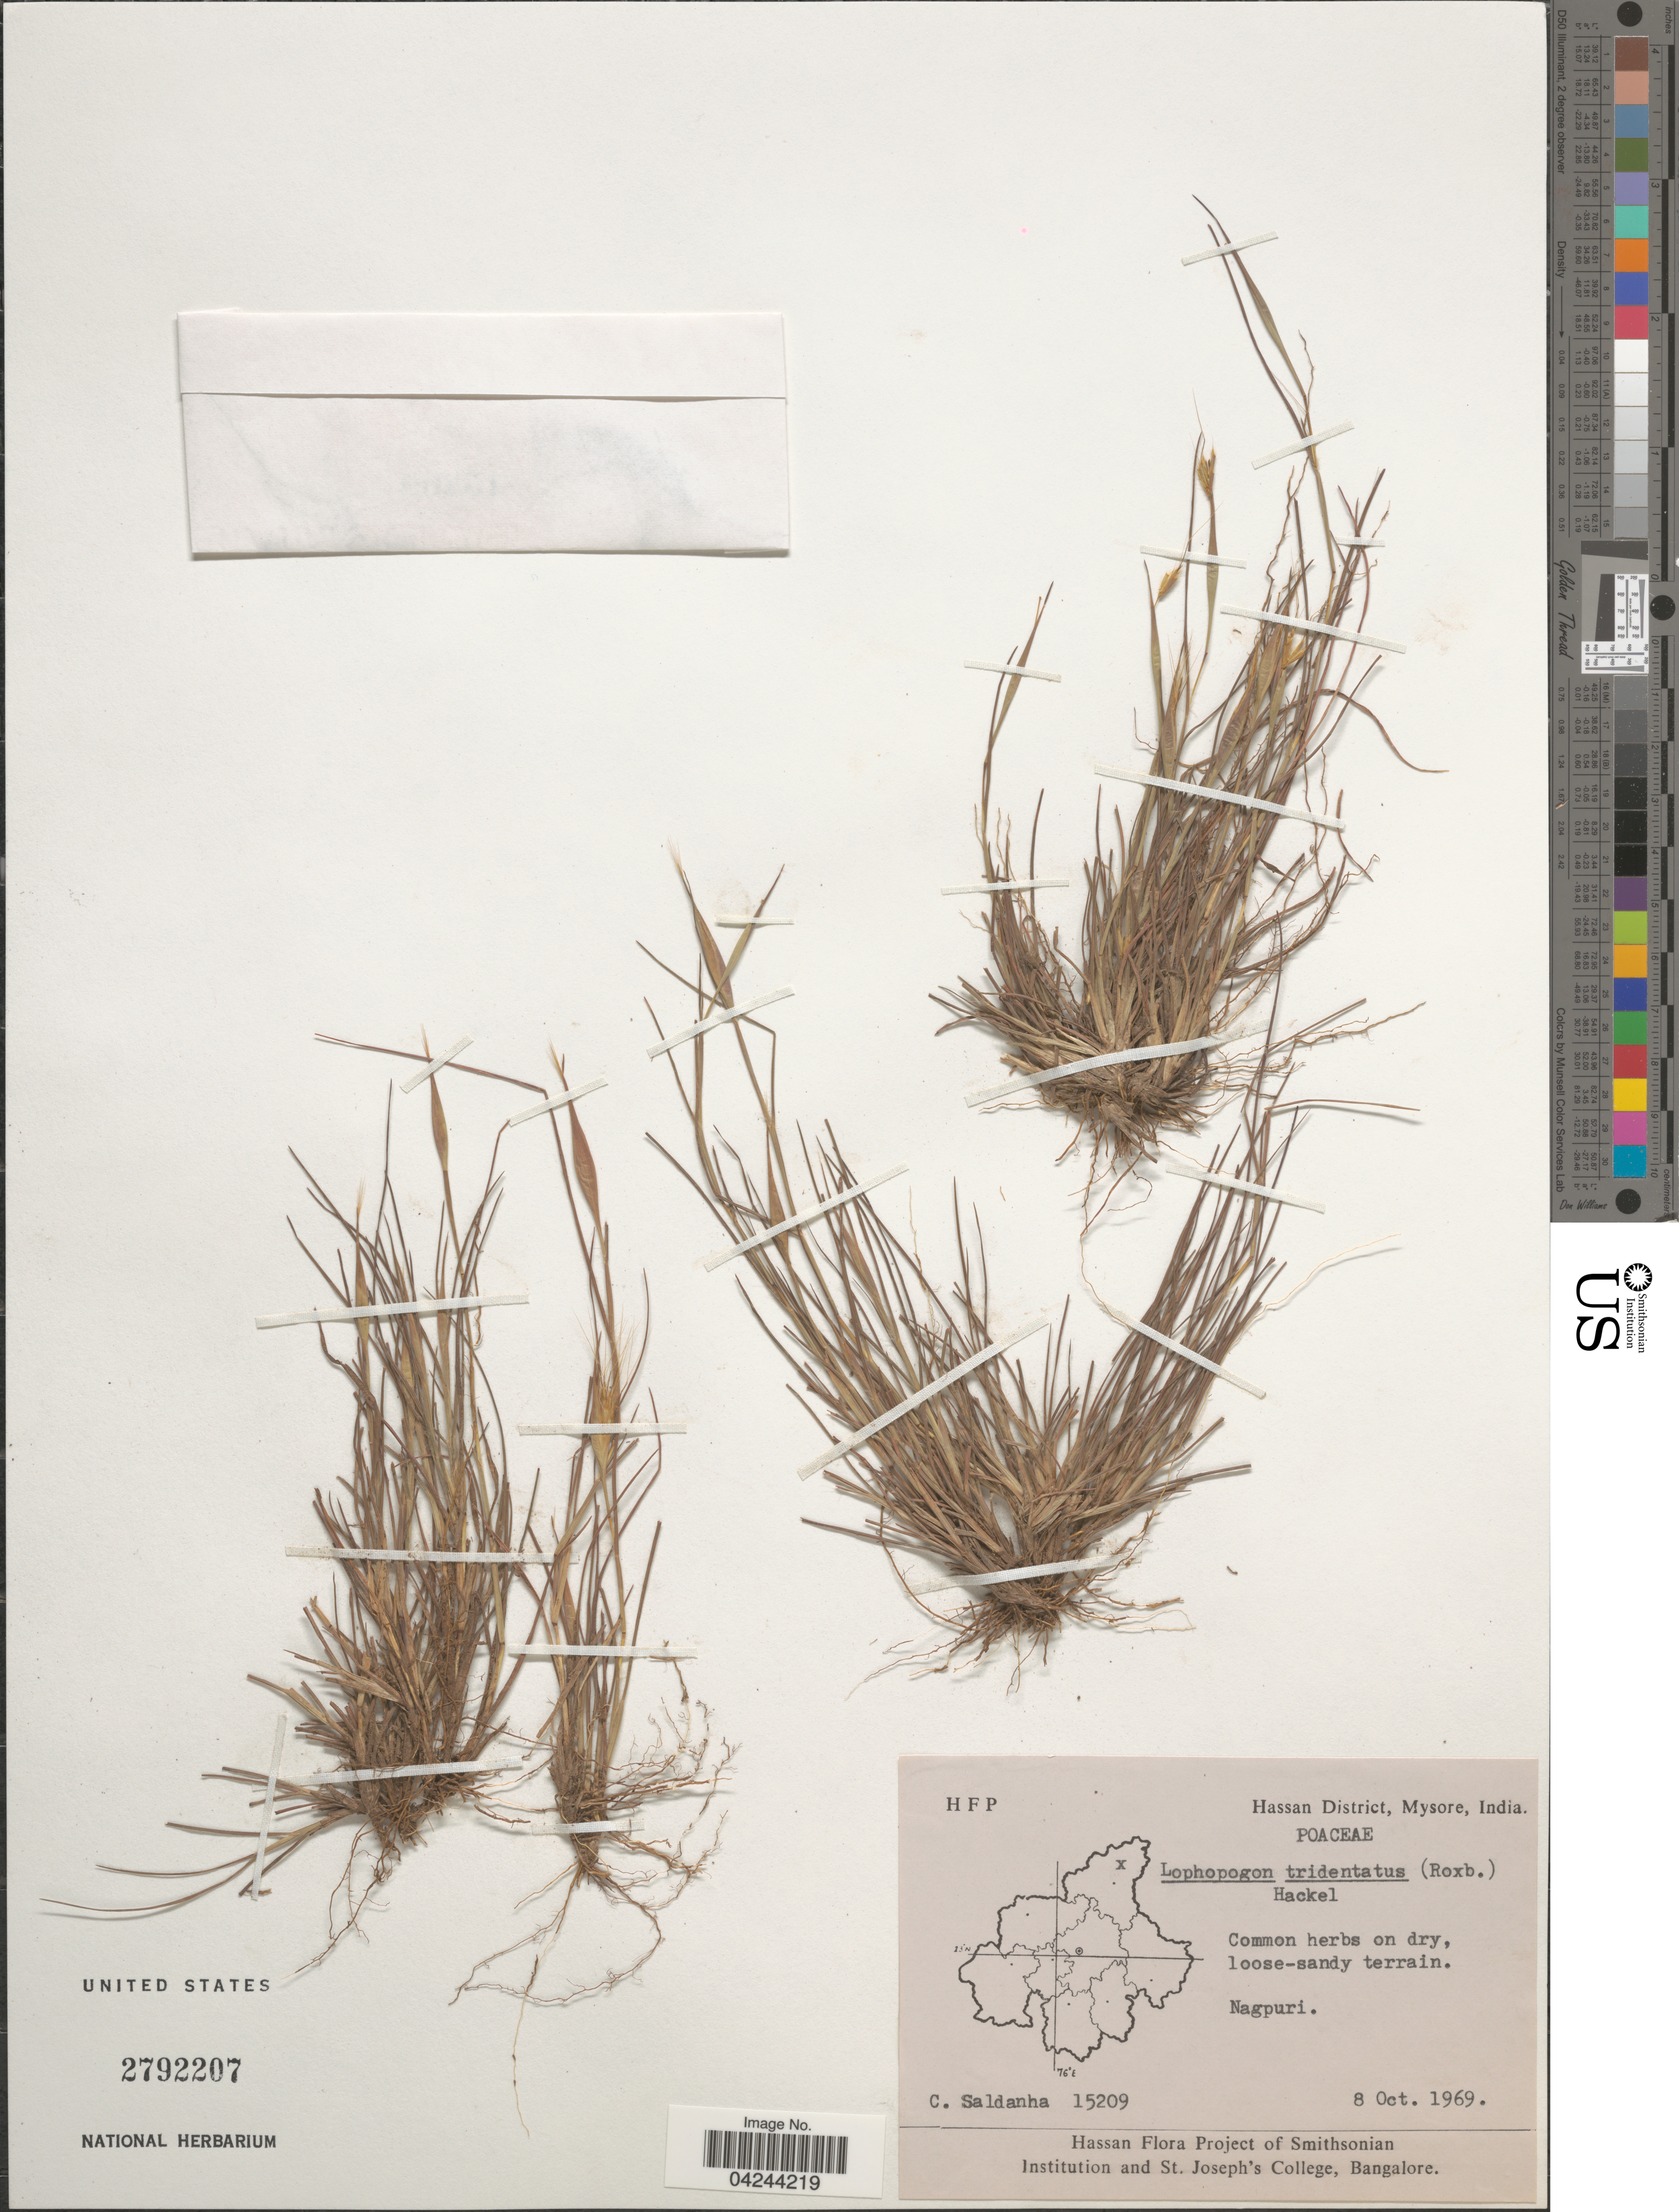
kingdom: Plantae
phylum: Tracheophyta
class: Liliopsida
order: Poales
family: Poaceae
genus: Lophopogon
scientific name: Lophopogon tridentalis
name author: (Roxb.) Hack.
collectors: C. Saldanha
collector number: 15209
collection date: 1969-10-08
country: India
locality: Hassan District, Mysore. Nagpuri.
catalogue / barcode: US 2792207